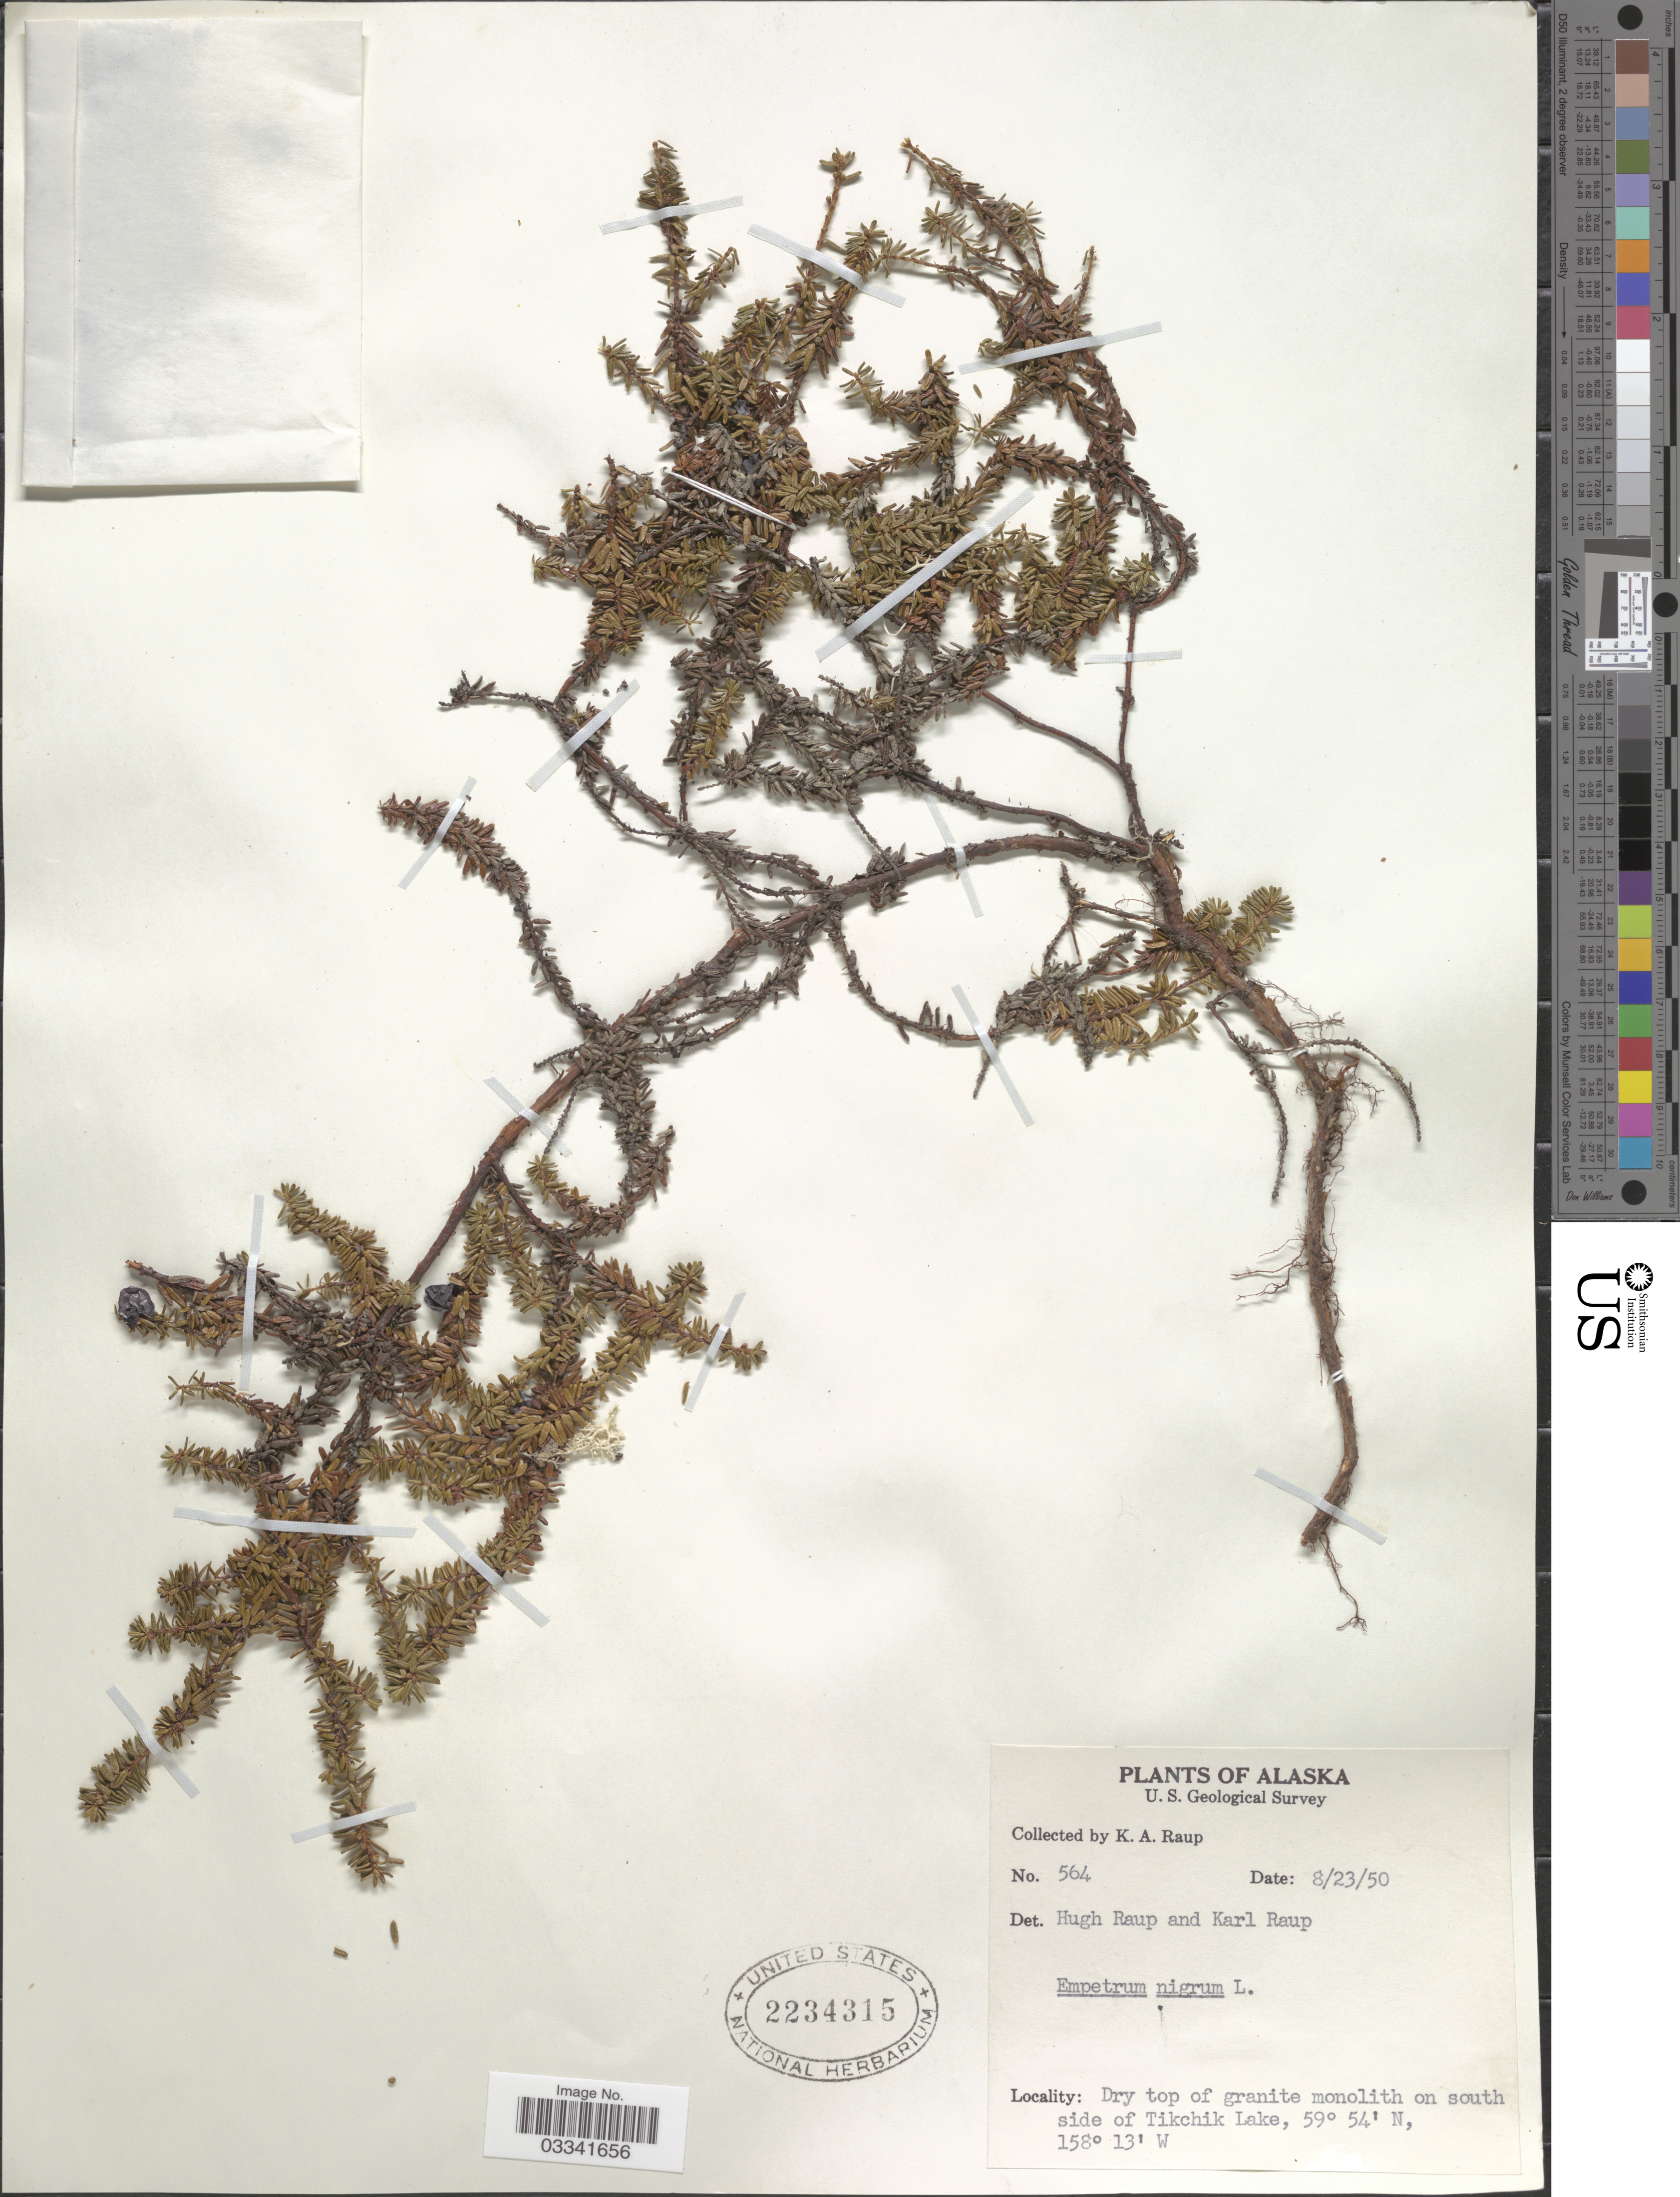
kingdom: Plantae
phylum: Tracheophyta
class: Magnoliopsida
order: Ericales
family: Ericaceae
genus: Empetrum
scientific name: Empetrum nigrum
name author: L.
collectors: K. Raup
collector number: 564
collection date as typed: Transcribed d/m/y: 23/8/50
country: United States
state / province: Alaska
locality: South side of Tikchik Lake.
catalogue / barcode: US 2234315